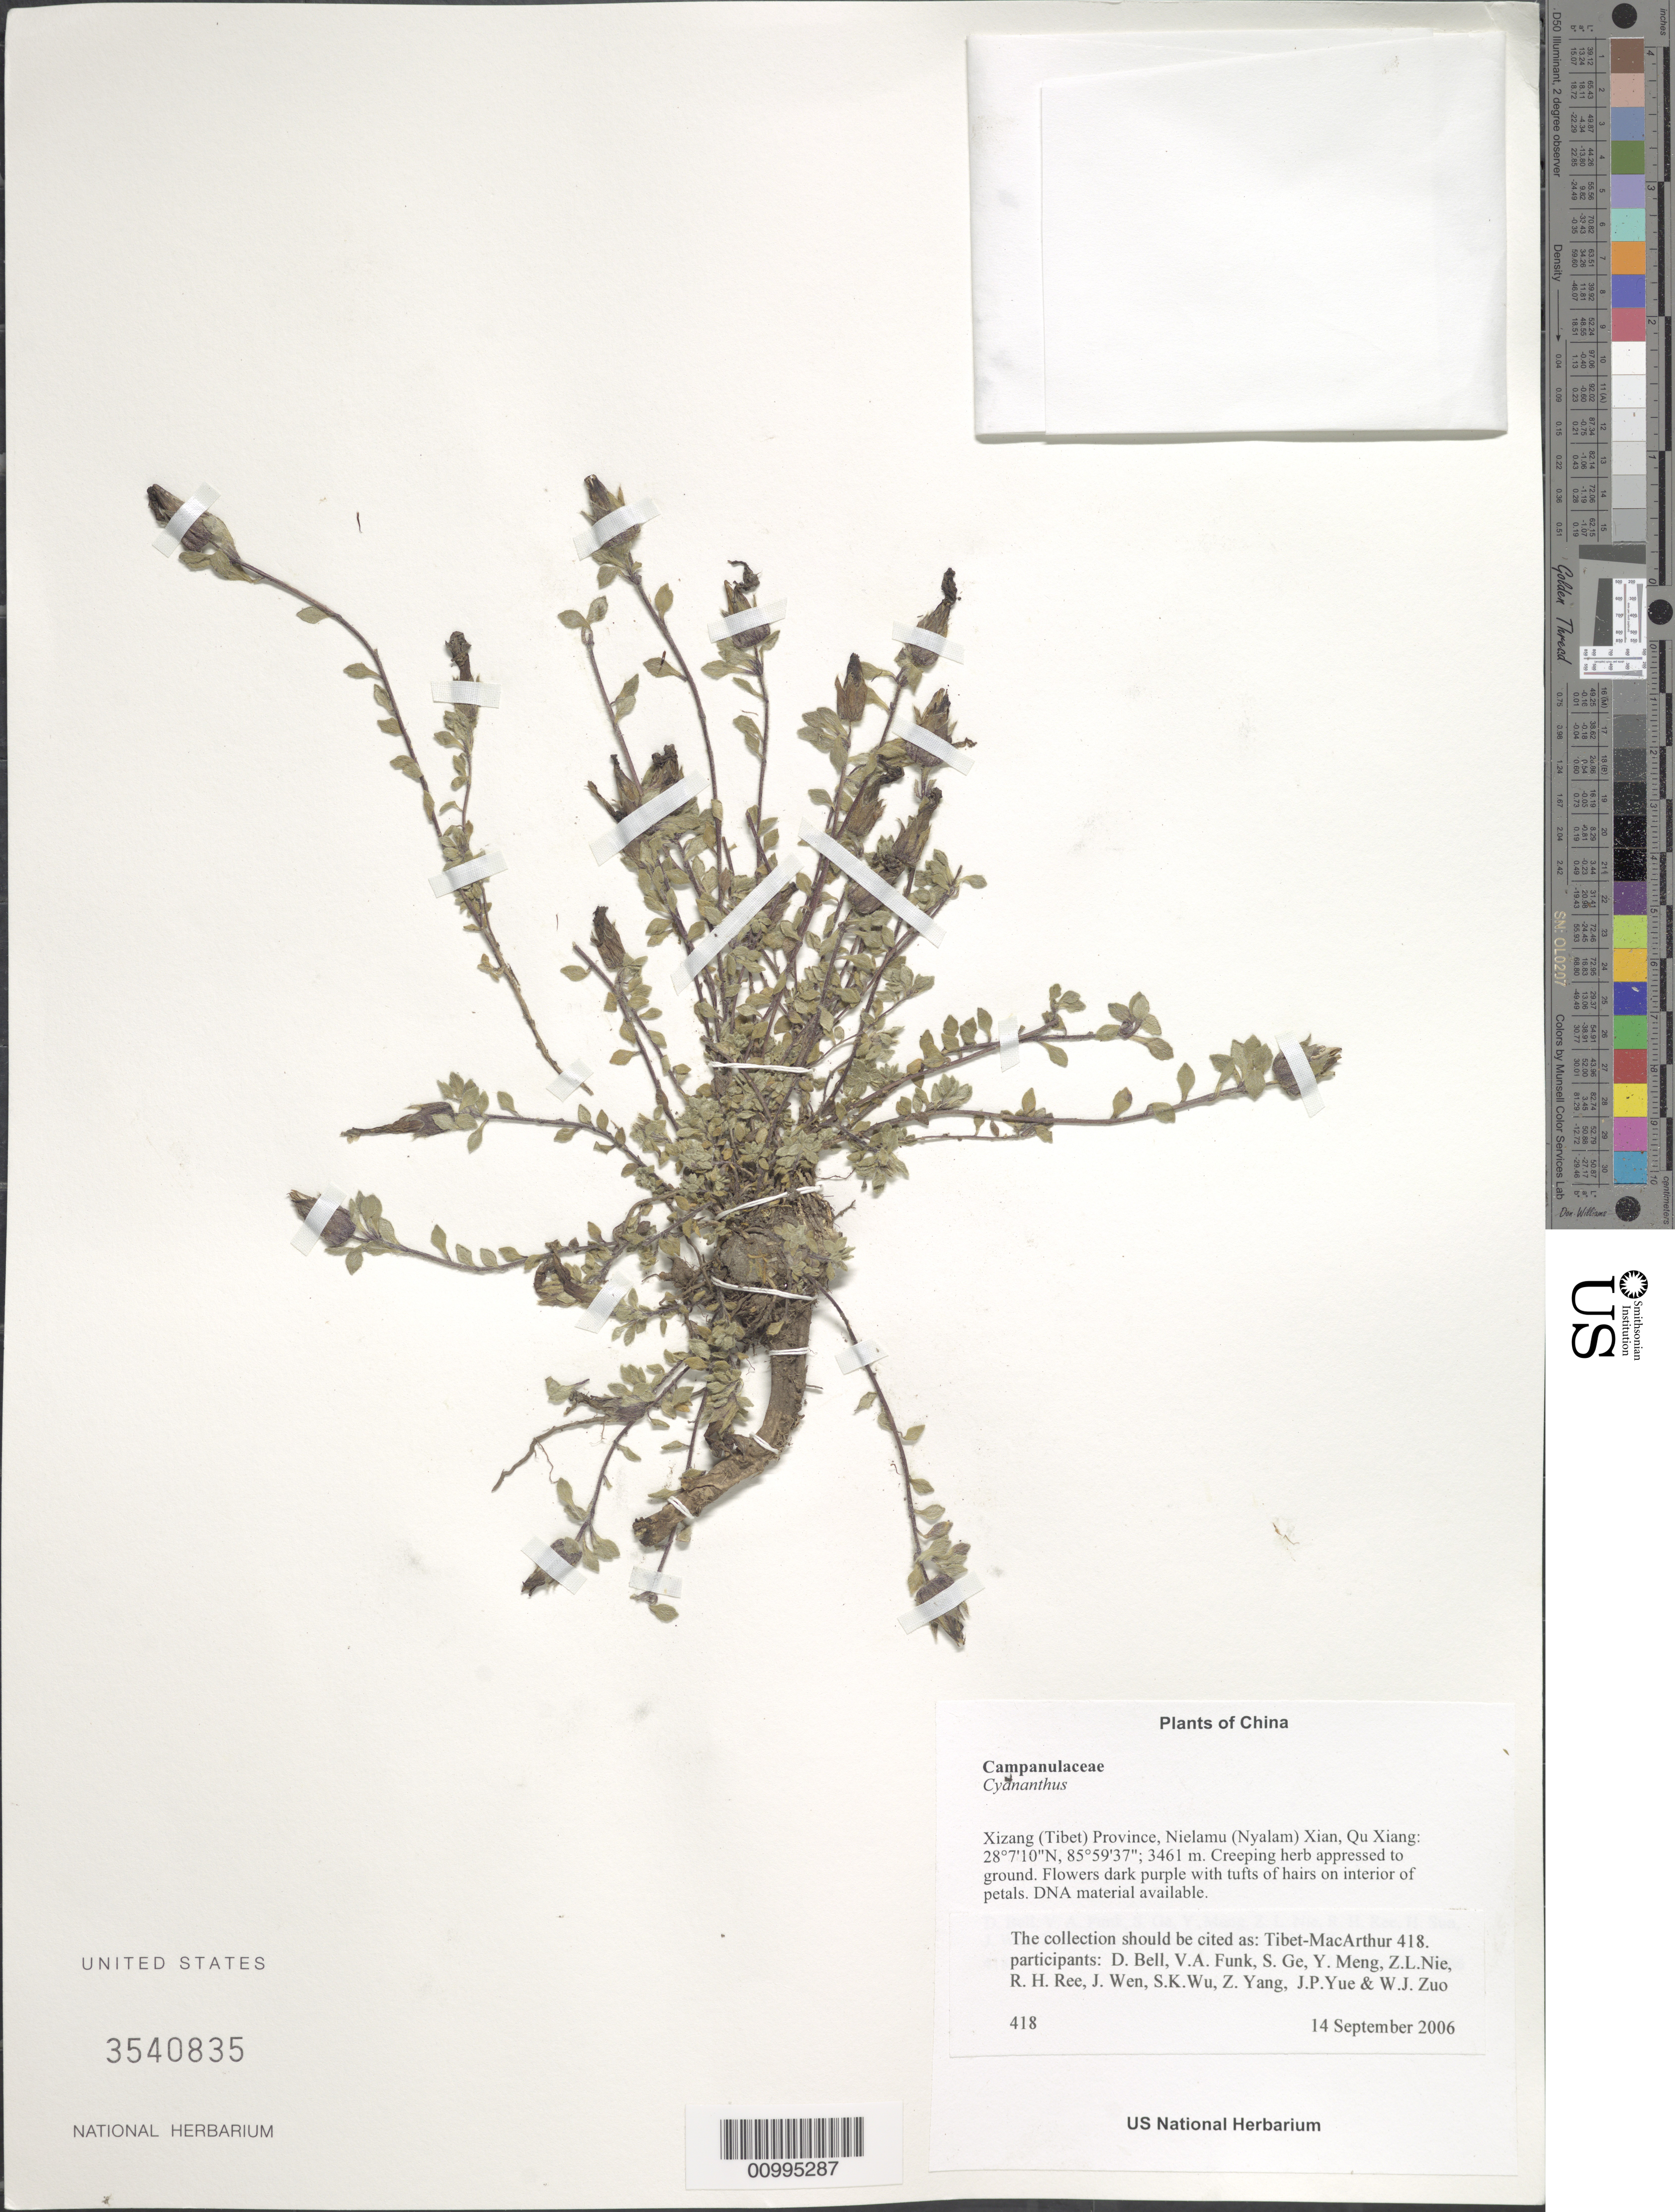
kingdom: Plantae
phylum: Tracheophyta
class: Magnoliopsida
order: Asterales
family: Campanulaceae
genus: Cyananthus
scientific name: Cyananthus sp.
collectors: Tibet-MacArthur, D. A. Bell, V. Funk, S. Ge, Y. Meng, Z. Nie, R. Ree, H. Sun, J. Wen, Z. Yang, J. Yue, Z. Zhou & W. Zuo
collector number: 418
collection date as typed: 14 Sep 2006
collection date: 2006-09-14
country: China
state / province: Xizang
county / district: Nielamu (Nyalam) Xian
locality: Qu Xiang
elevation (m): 3461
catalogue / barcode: US 3540835